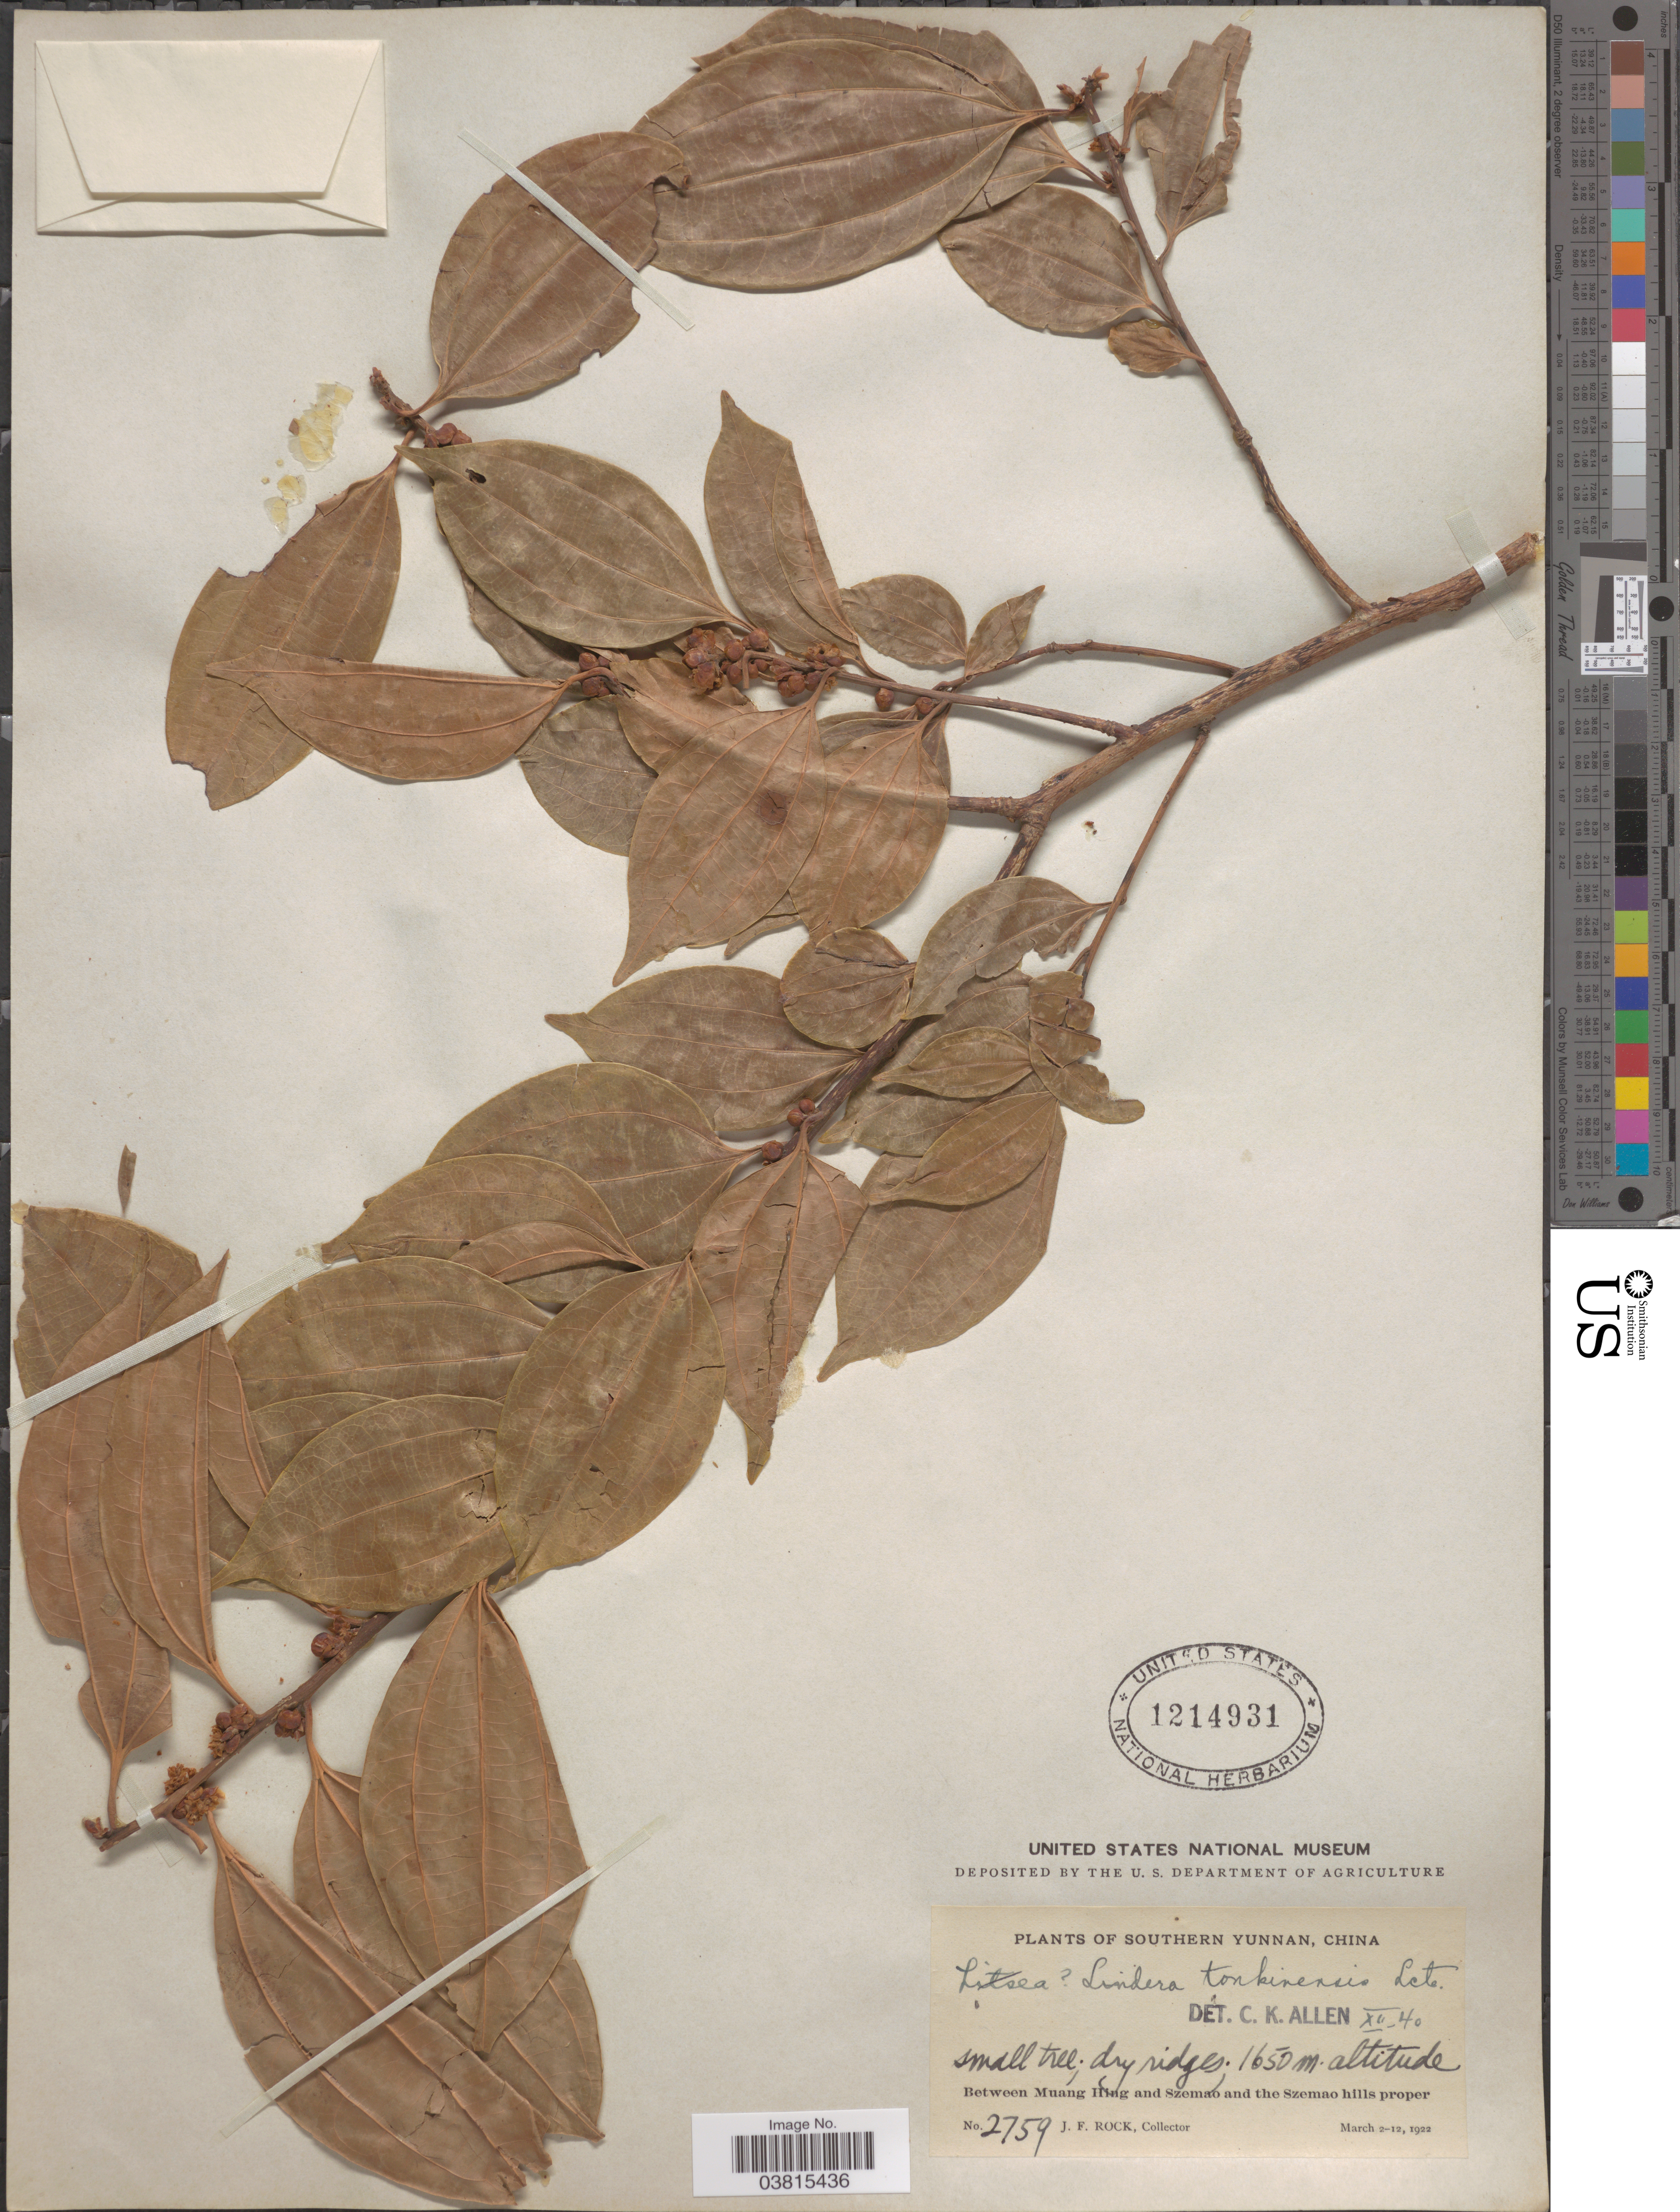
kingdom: Plantae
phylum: Tracheophyta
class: Magnoliopsida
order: Laurales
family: Lauraceae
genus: Lindera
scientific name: Lindera tonkinensis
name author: Lecomte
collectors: J. Rock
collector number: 2759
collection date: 1922-03-02/1922-03-12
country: China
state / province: Yunnan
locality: Southern Yunnan. Between Muang Hing and Szemao and the Szemao hills proper.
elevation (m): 1650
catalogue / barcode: US 1214931